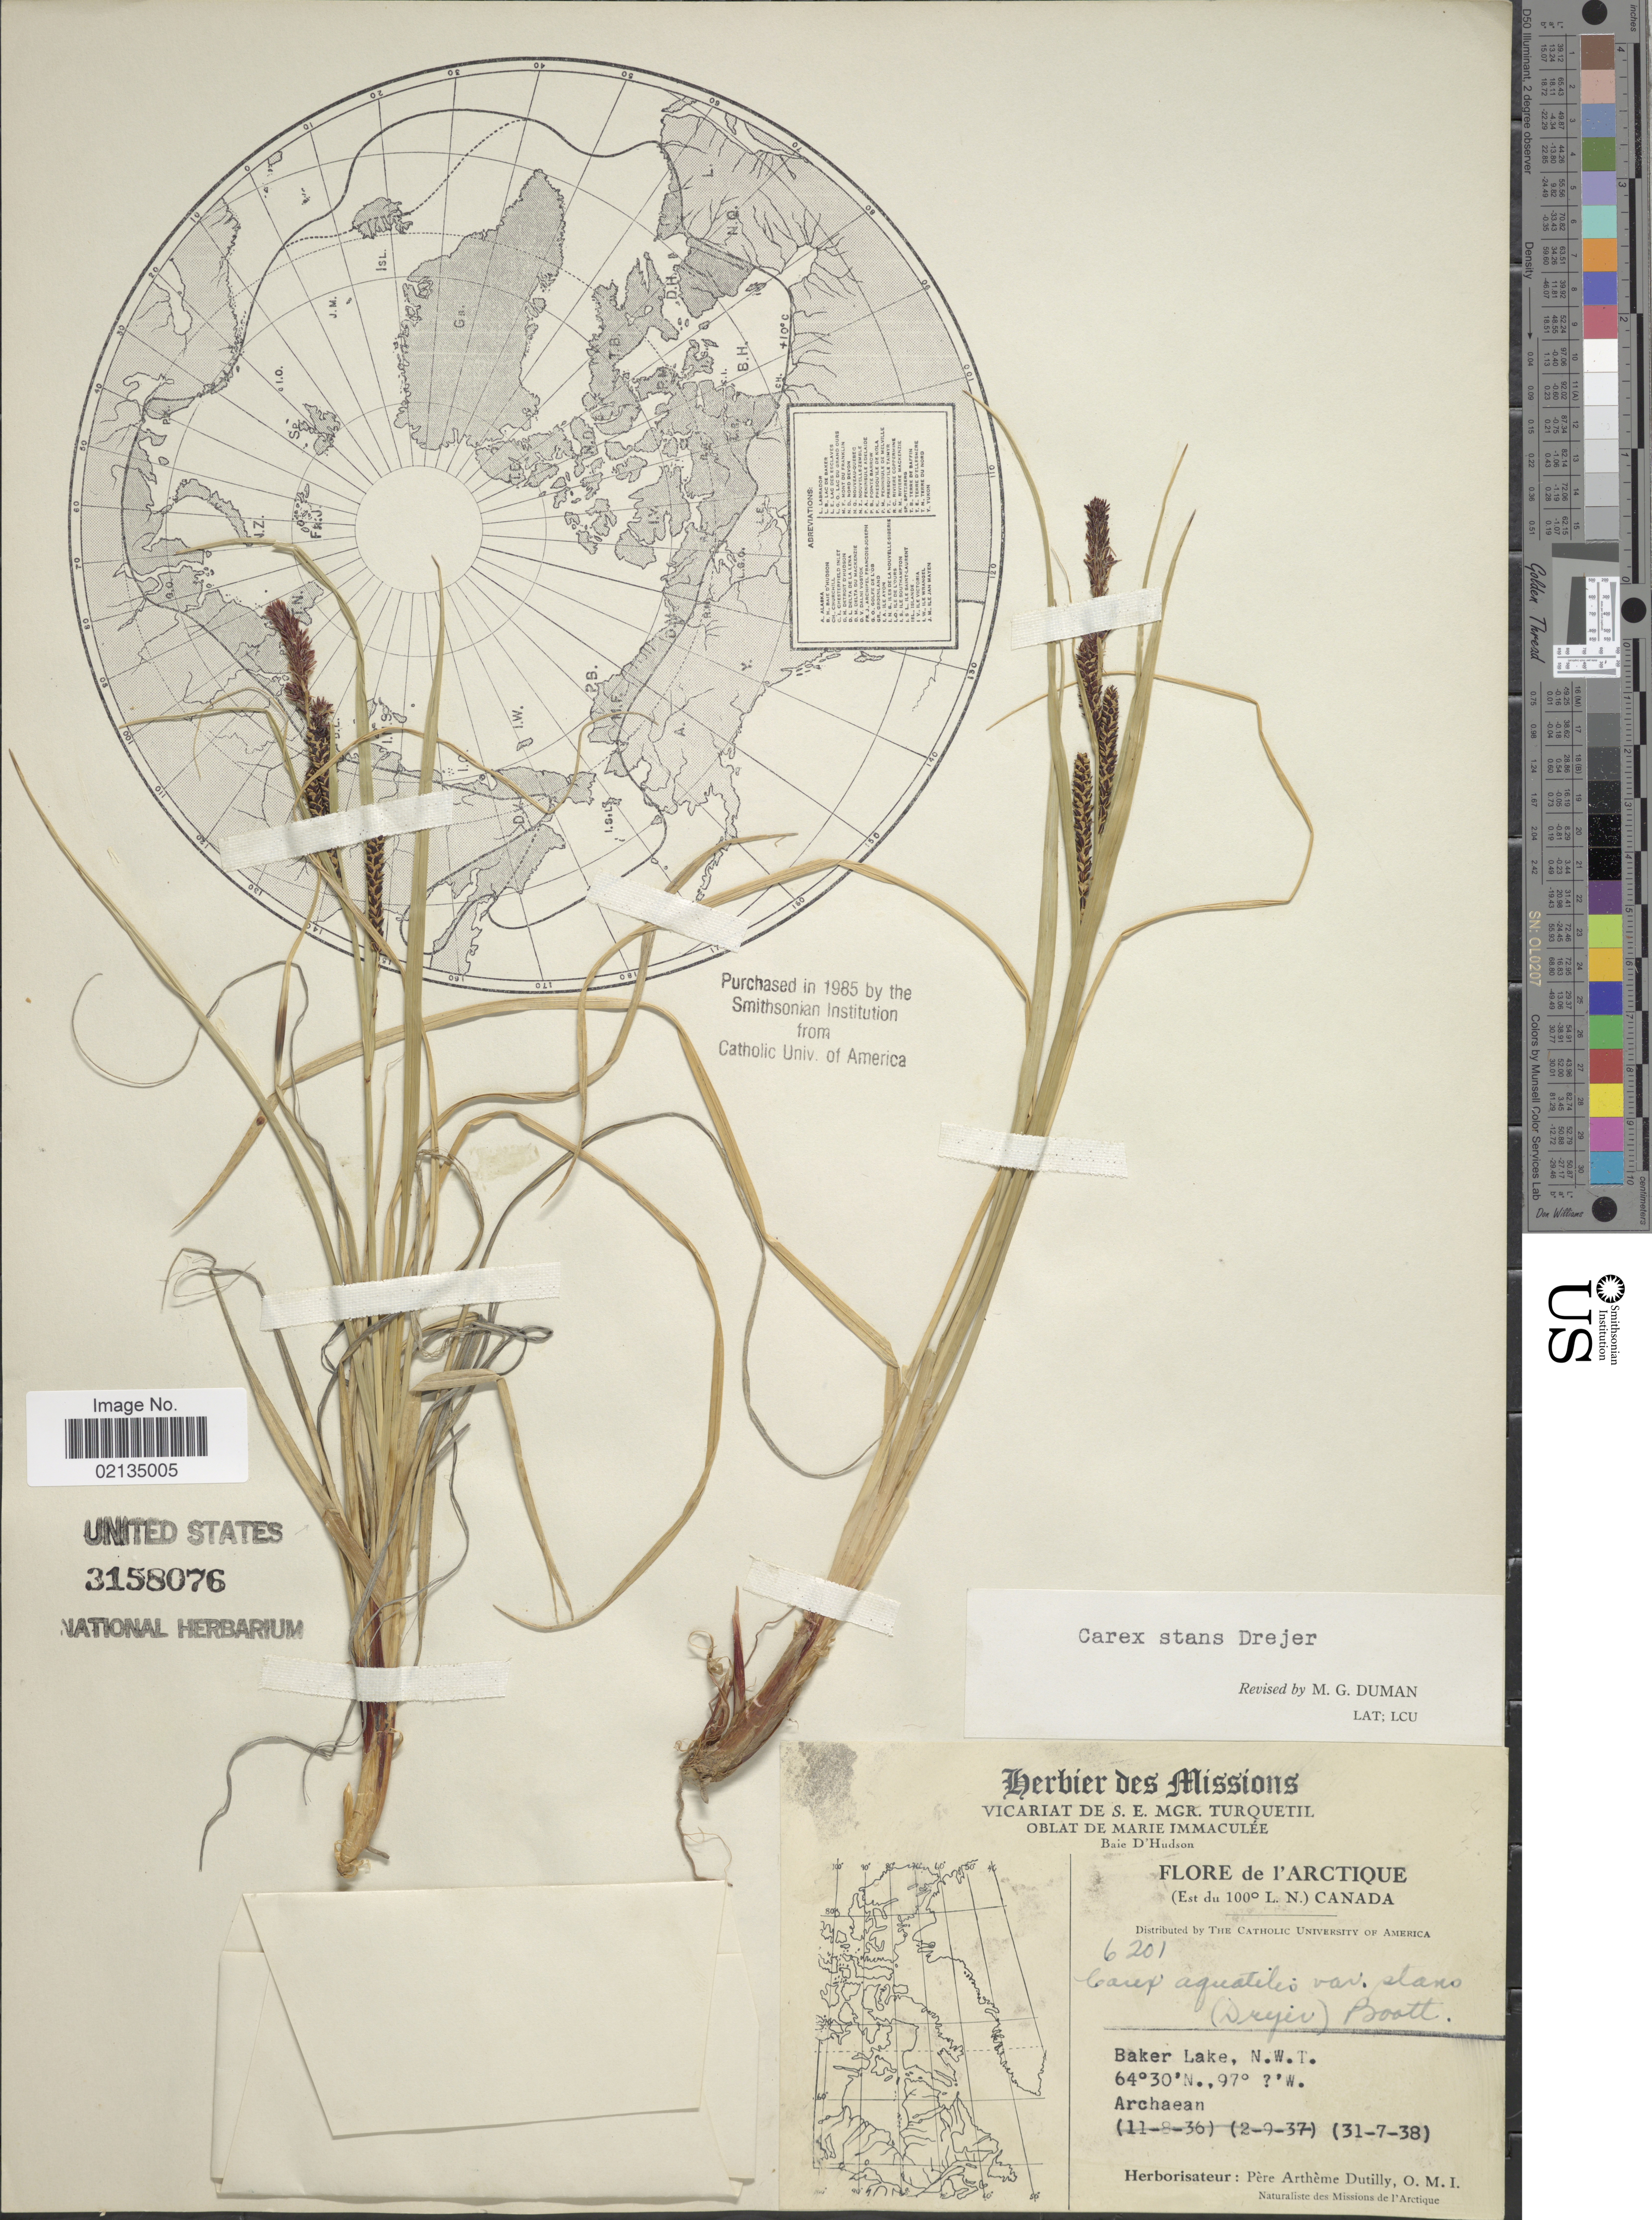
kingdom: Plantae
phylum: Tracheophyta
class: Liliopsida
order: Poales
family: Cyperaceae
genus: Carex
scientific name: Carex aquatilis var. minor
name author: Boott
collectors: A. Dutilly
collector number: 6201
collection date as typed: Transcribed d/m/y: 31/7/38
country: Canada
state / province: Nunavut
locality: L'Arctique, (Est du 100º L.N.) Canada. Baker Lake, N.W.T. Archaean.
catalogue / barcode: US 3158076